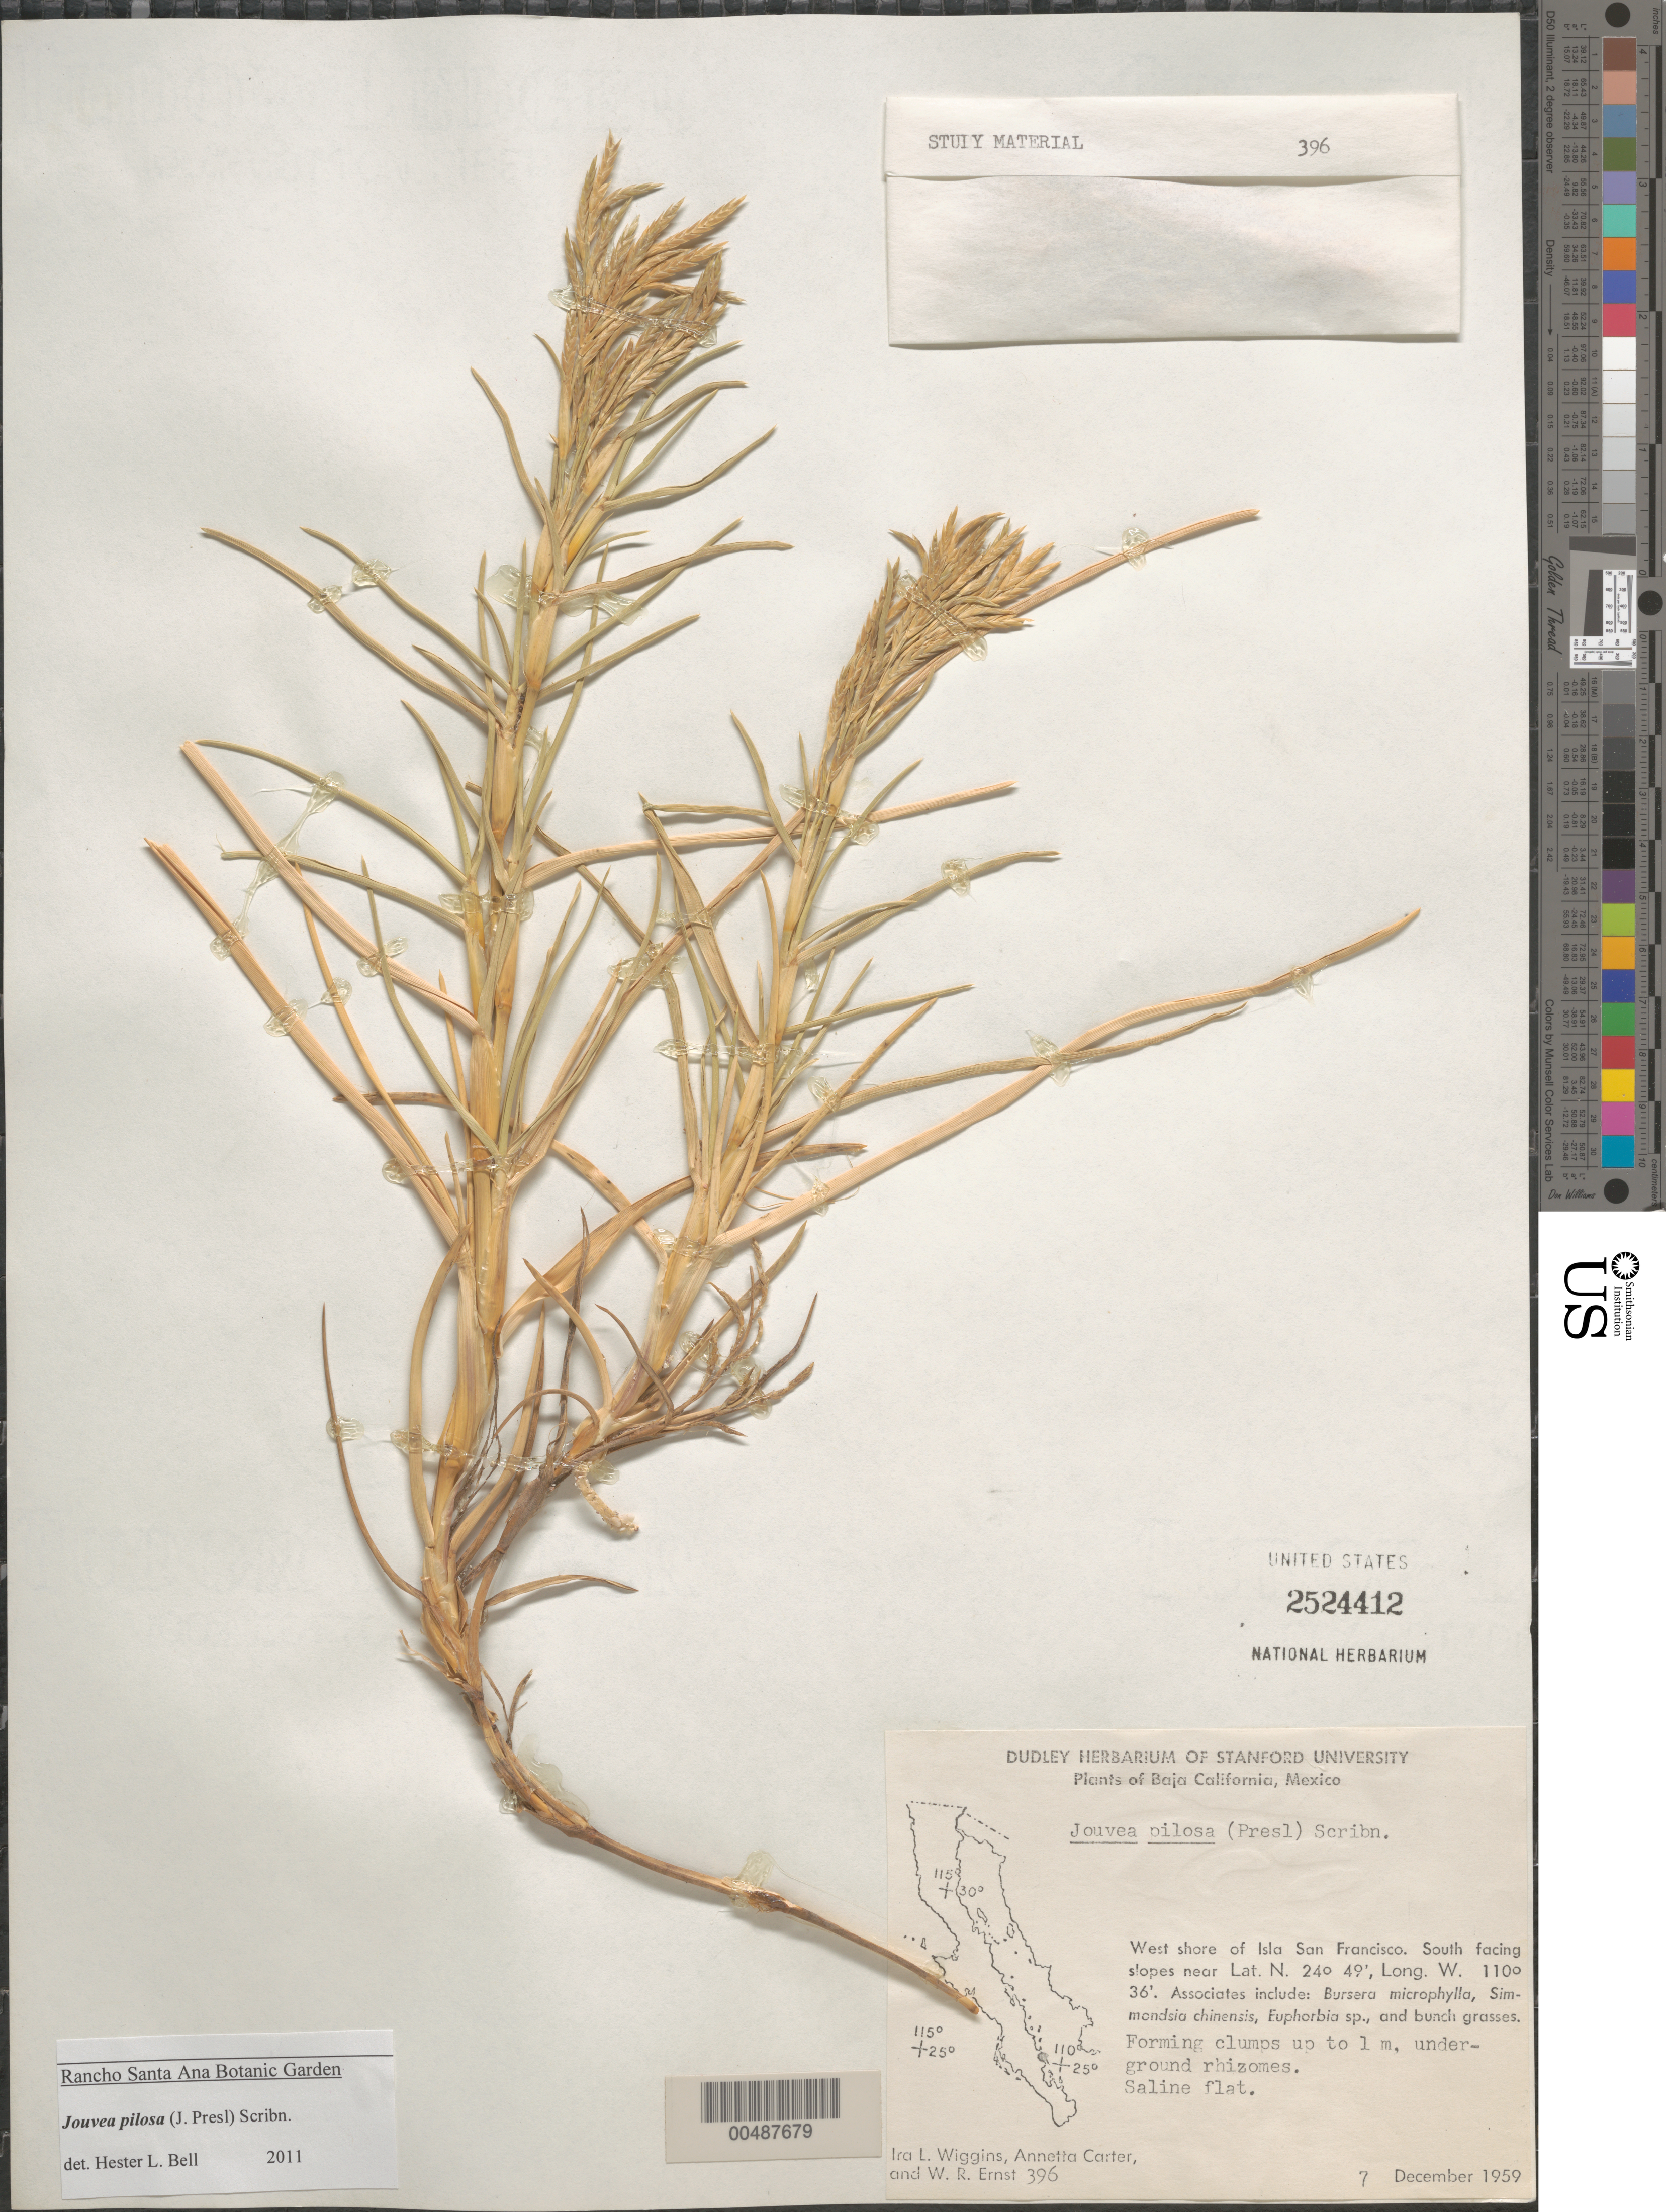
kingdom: Plantae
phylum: Tracheophyta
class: Liliopsida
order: Poales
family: Poaceae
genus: Jouvea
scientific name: Jouvea pilosa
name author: (J. Presl) Scribn.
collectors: I. L. Wiggins, A. M. Carter & W. R. Ernst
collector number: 396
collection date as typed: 7 Dec 1959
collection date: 1959-12-07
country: Mexico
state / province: Baja California Sur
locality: W shore of Isla San Francisco, S facing slopes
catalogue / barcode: US 2524412